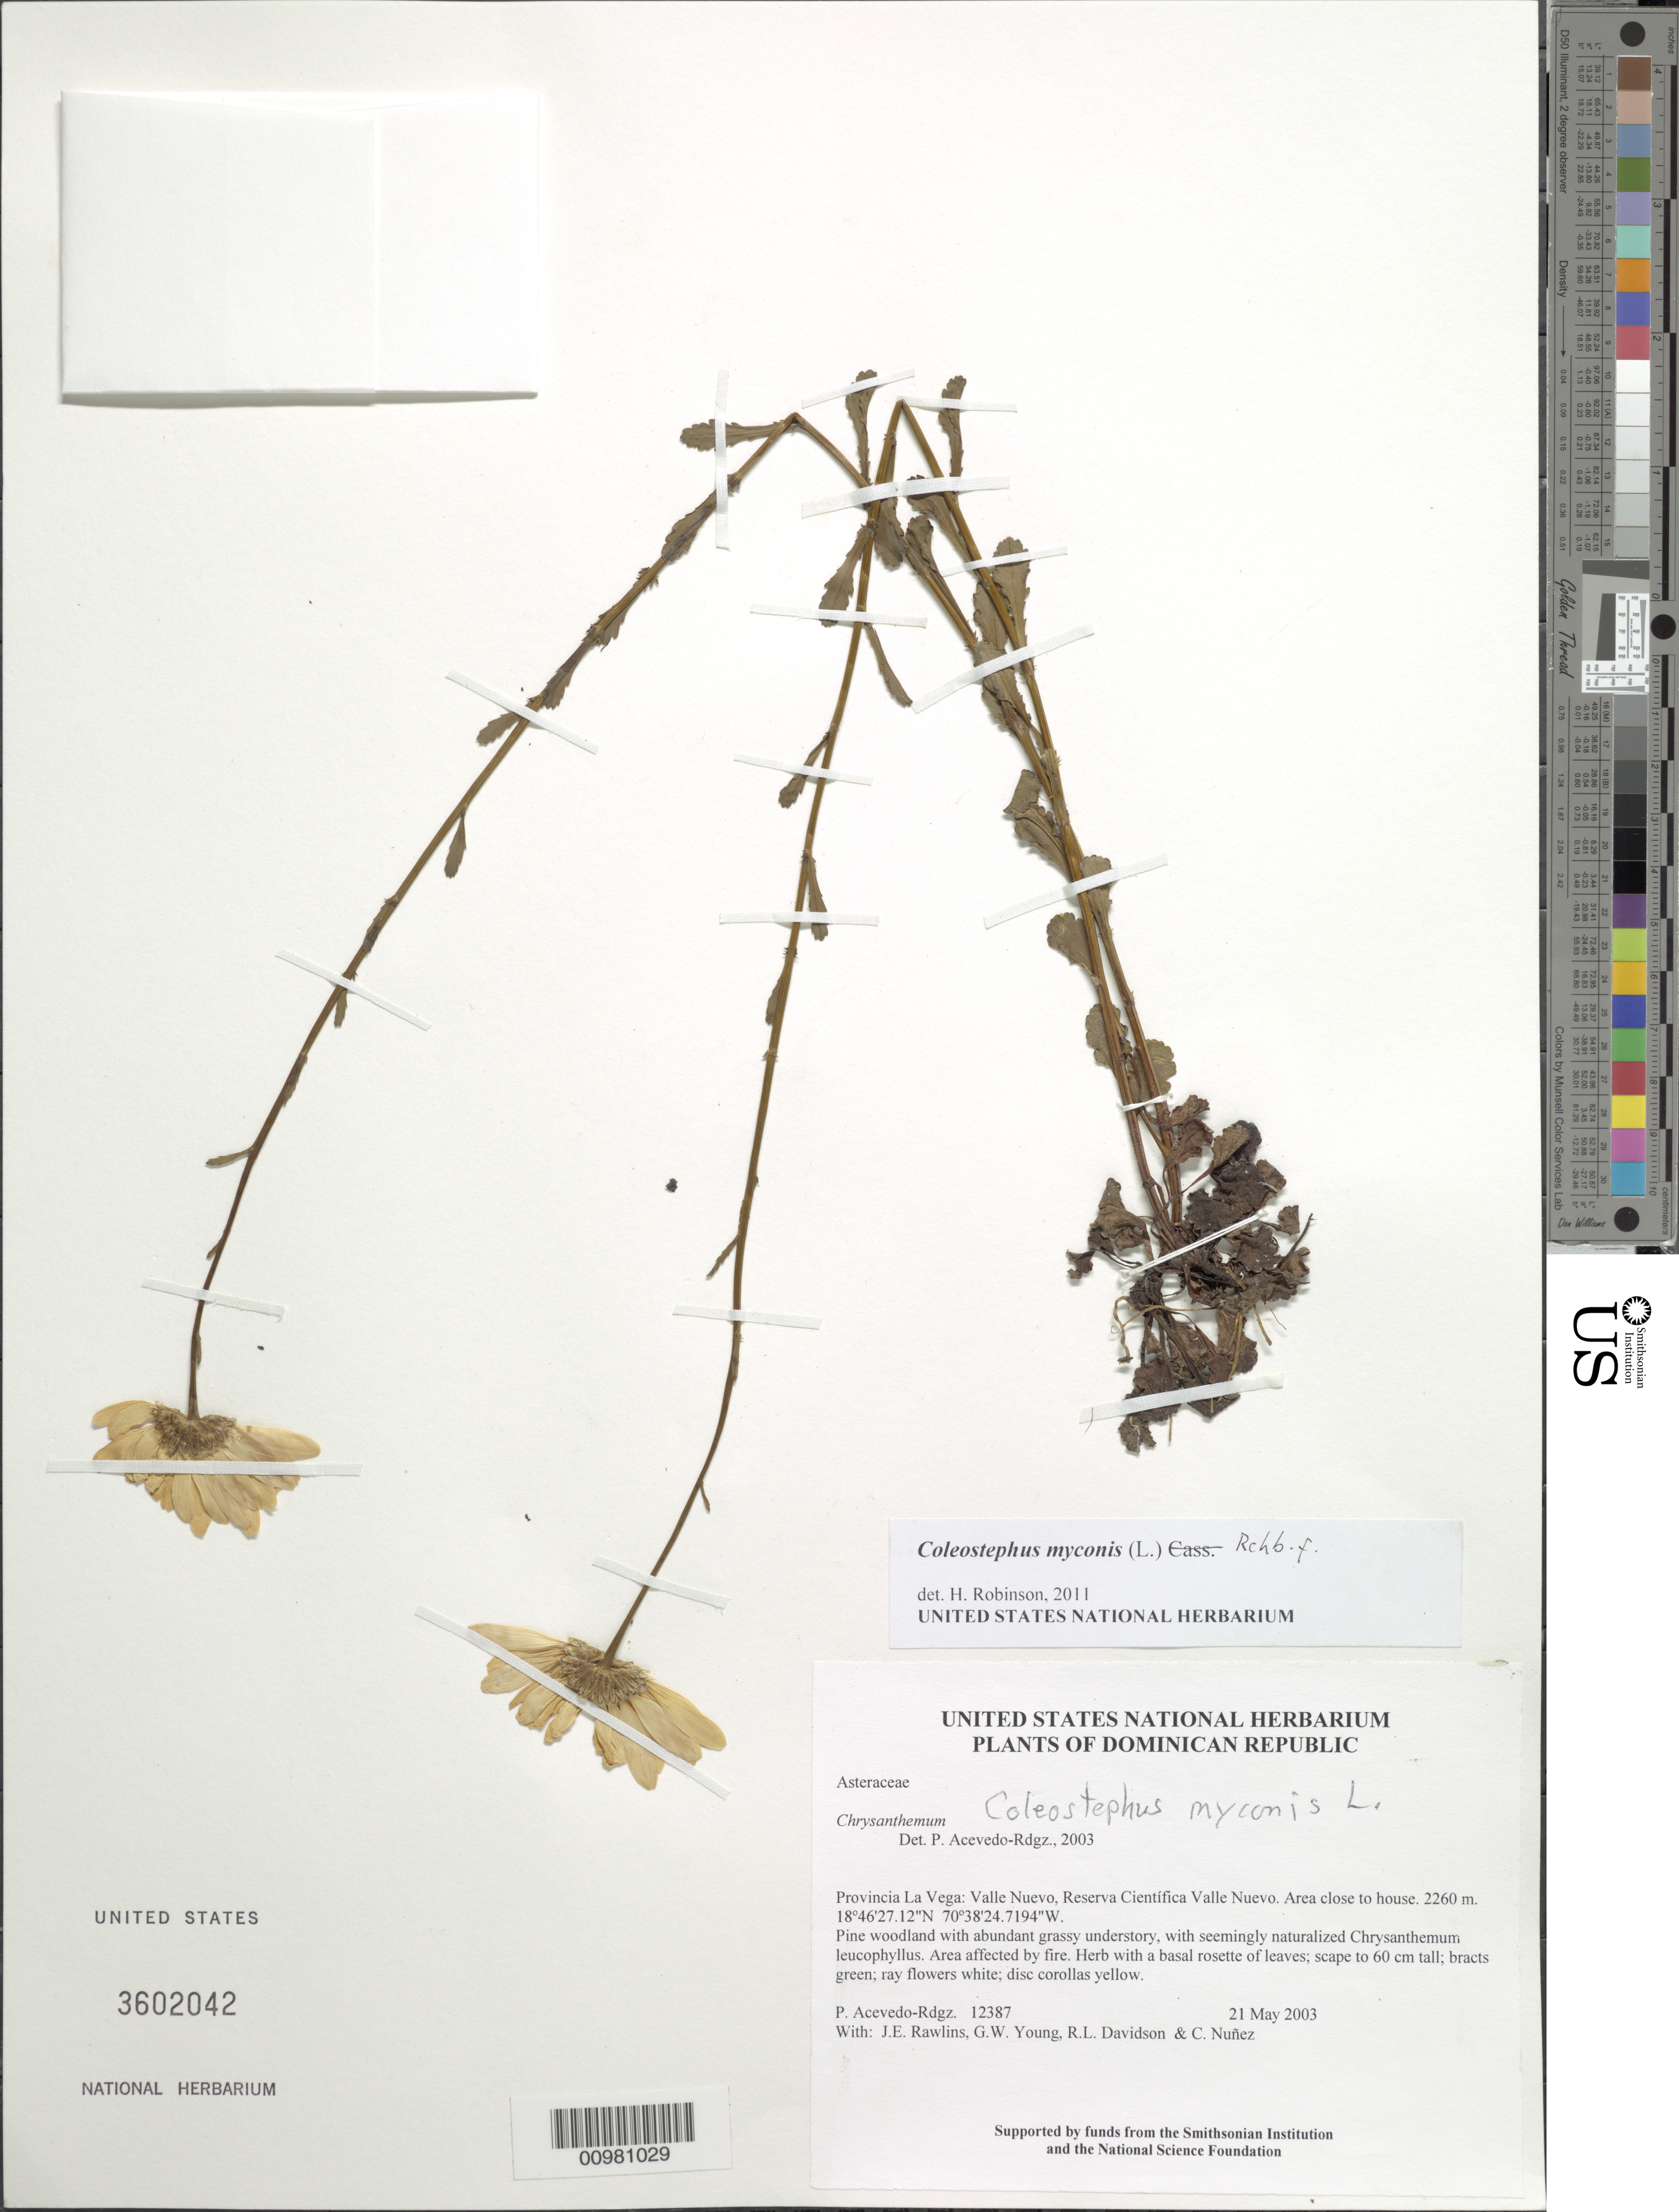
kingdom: Plantae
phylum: Tracheophyta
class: Magnoliopsida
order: Asterales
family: Asteraceae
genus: Coleostephus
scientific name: Coleostephus myconis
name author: (L.) Cass.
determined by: Robinson, Harold E., (US)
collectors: P. Acevedo-Rodr., J. Rawlins, G. Young, R. Davidson & C. Nunez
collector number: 12387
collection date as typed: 21 May 2003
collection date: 2003-05-21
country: Dominican Republic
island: Hispaniola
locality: Provincia La Vega: Valle Nuevo, Reserva Científica Valle Nuevo. Area close to house.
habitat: Pine woodland with abundant grassy understory, with seemingly naturalized Chrysanthemum leucophyllus. Area affected by fire.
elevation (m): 2260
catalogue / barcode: US 3602042